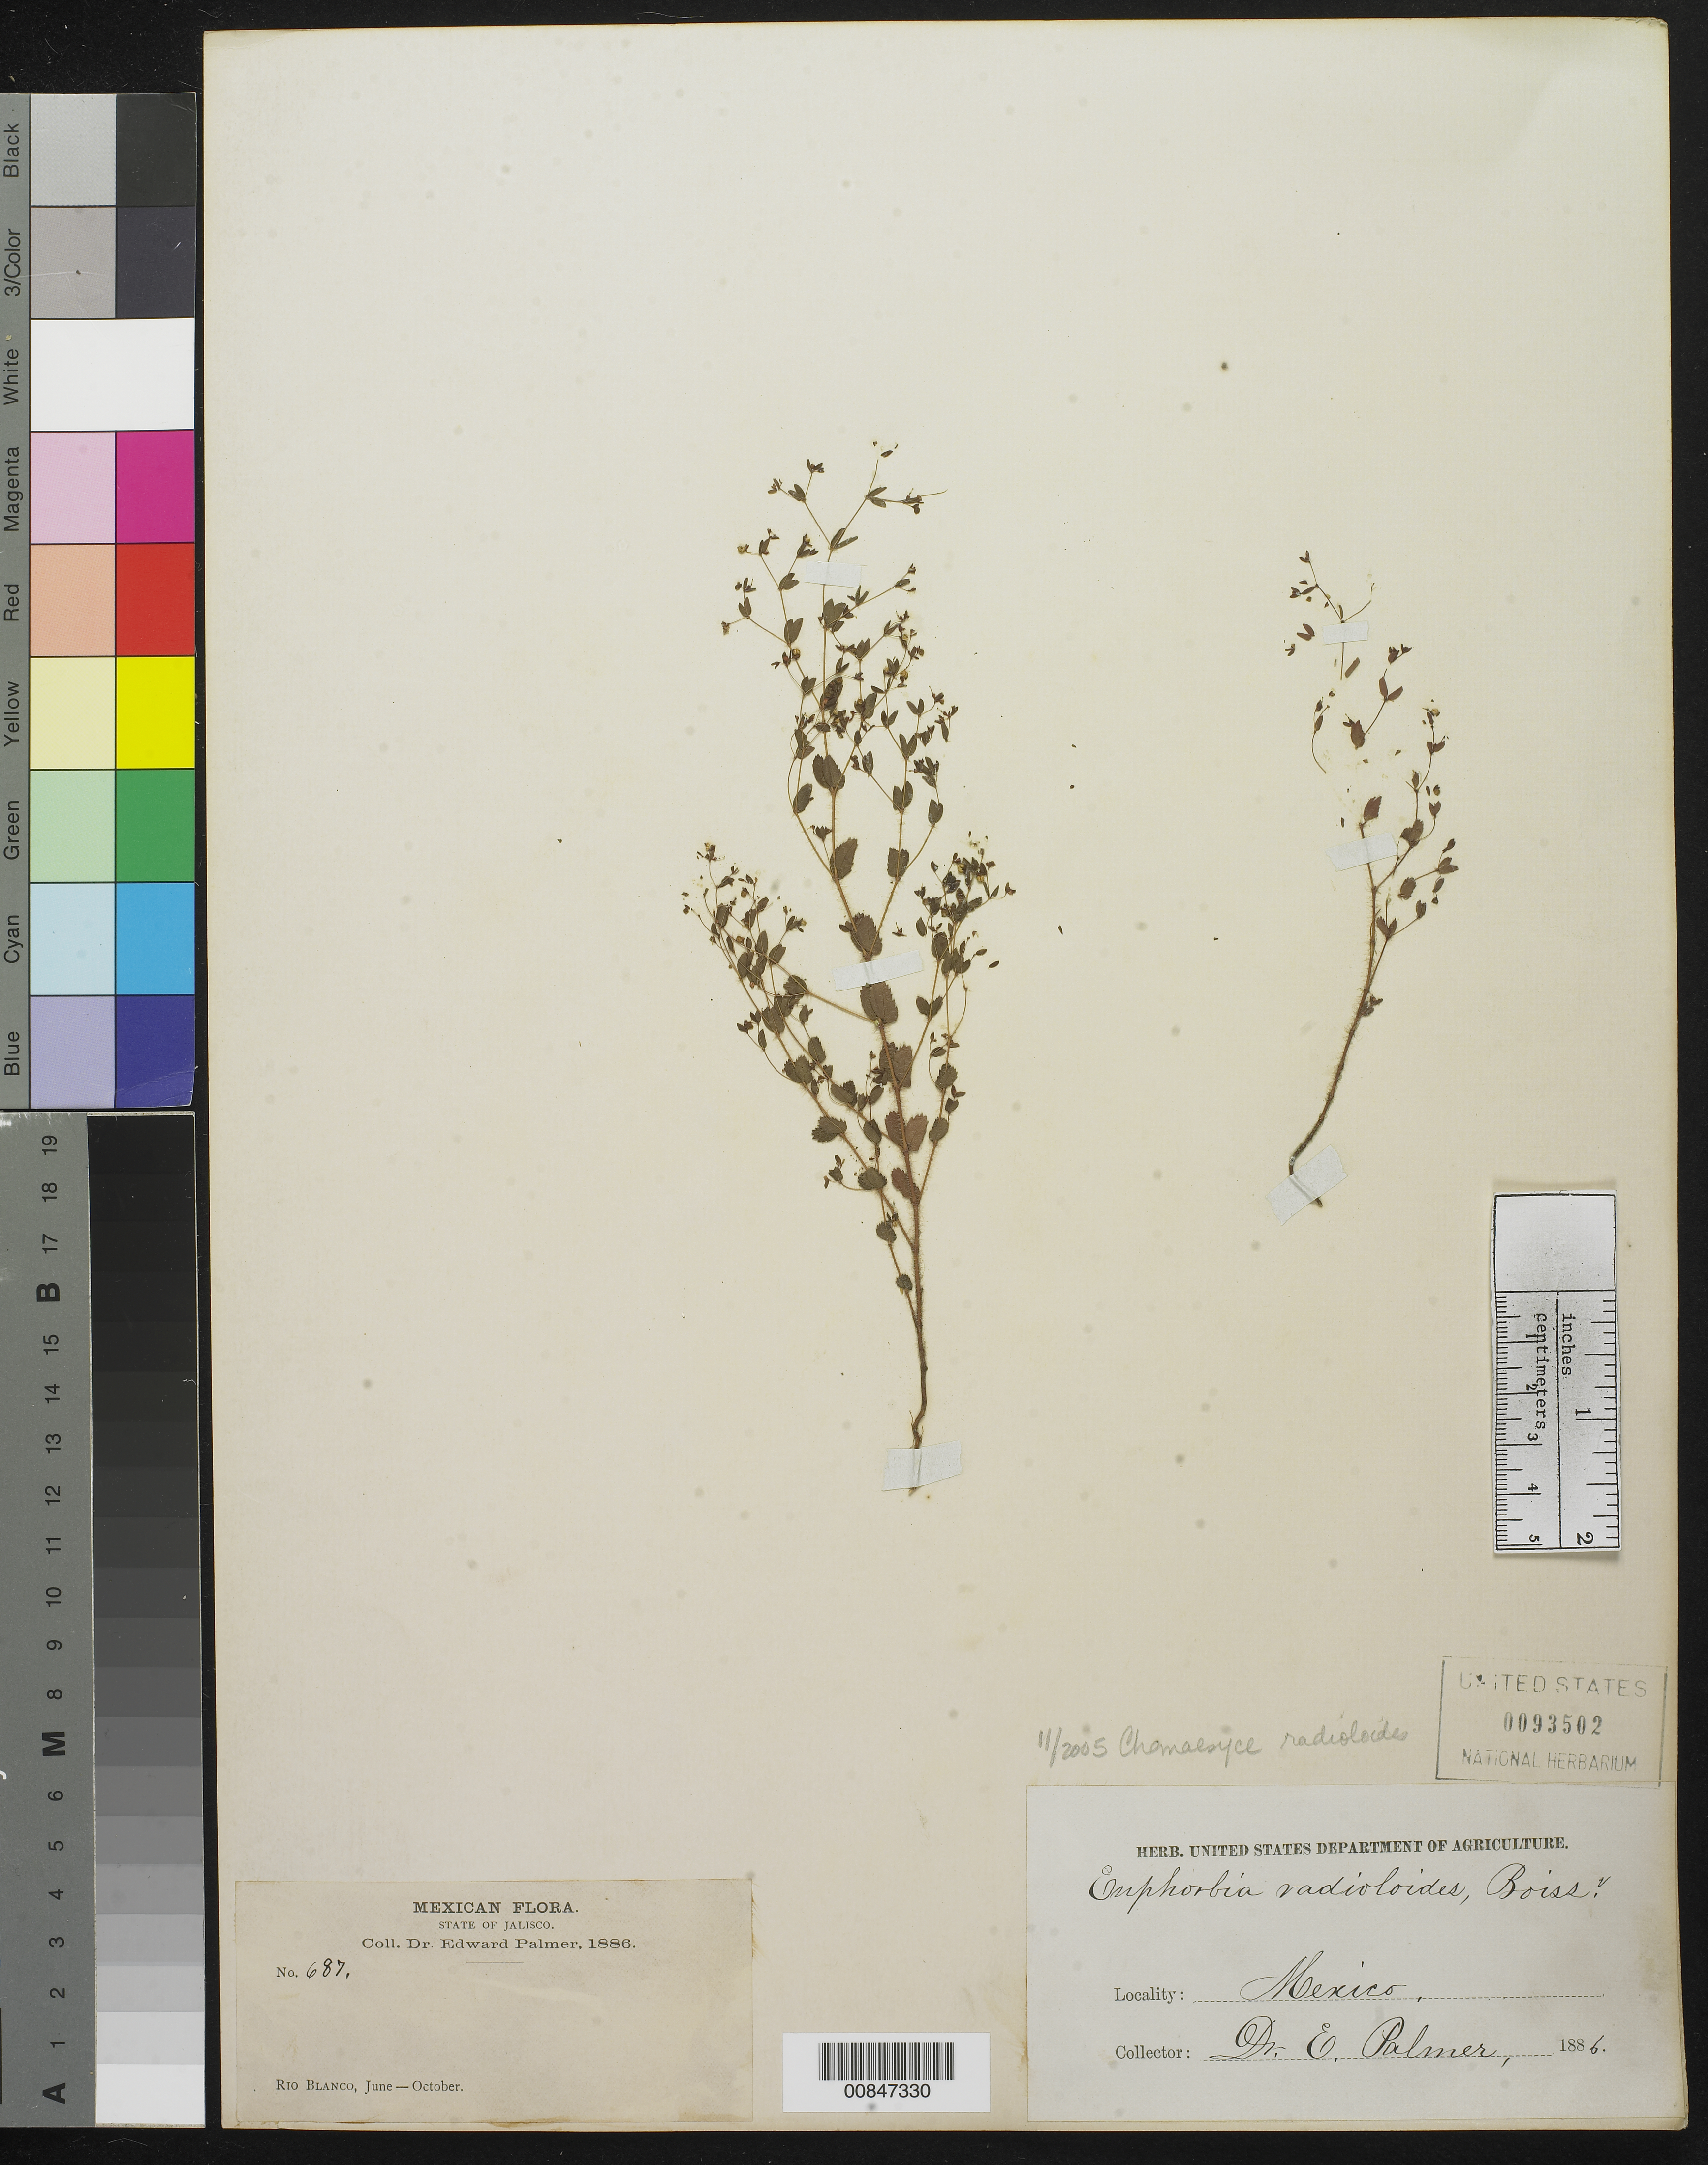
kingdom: Plantae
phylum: Tracheophyta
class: Magnoliopsida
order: Malpighiales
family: Euphorbiaceae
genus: Euphorbia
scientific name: Euphorbia radioloides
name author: Boiss.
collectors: E. Palmer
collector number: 687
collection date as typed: Jun 1886 to -- Oct 1886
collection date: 1886-06/1886-10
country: Mexico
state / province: Jalisco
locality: Río Blanco, Jalisco.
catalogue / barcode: US 93502